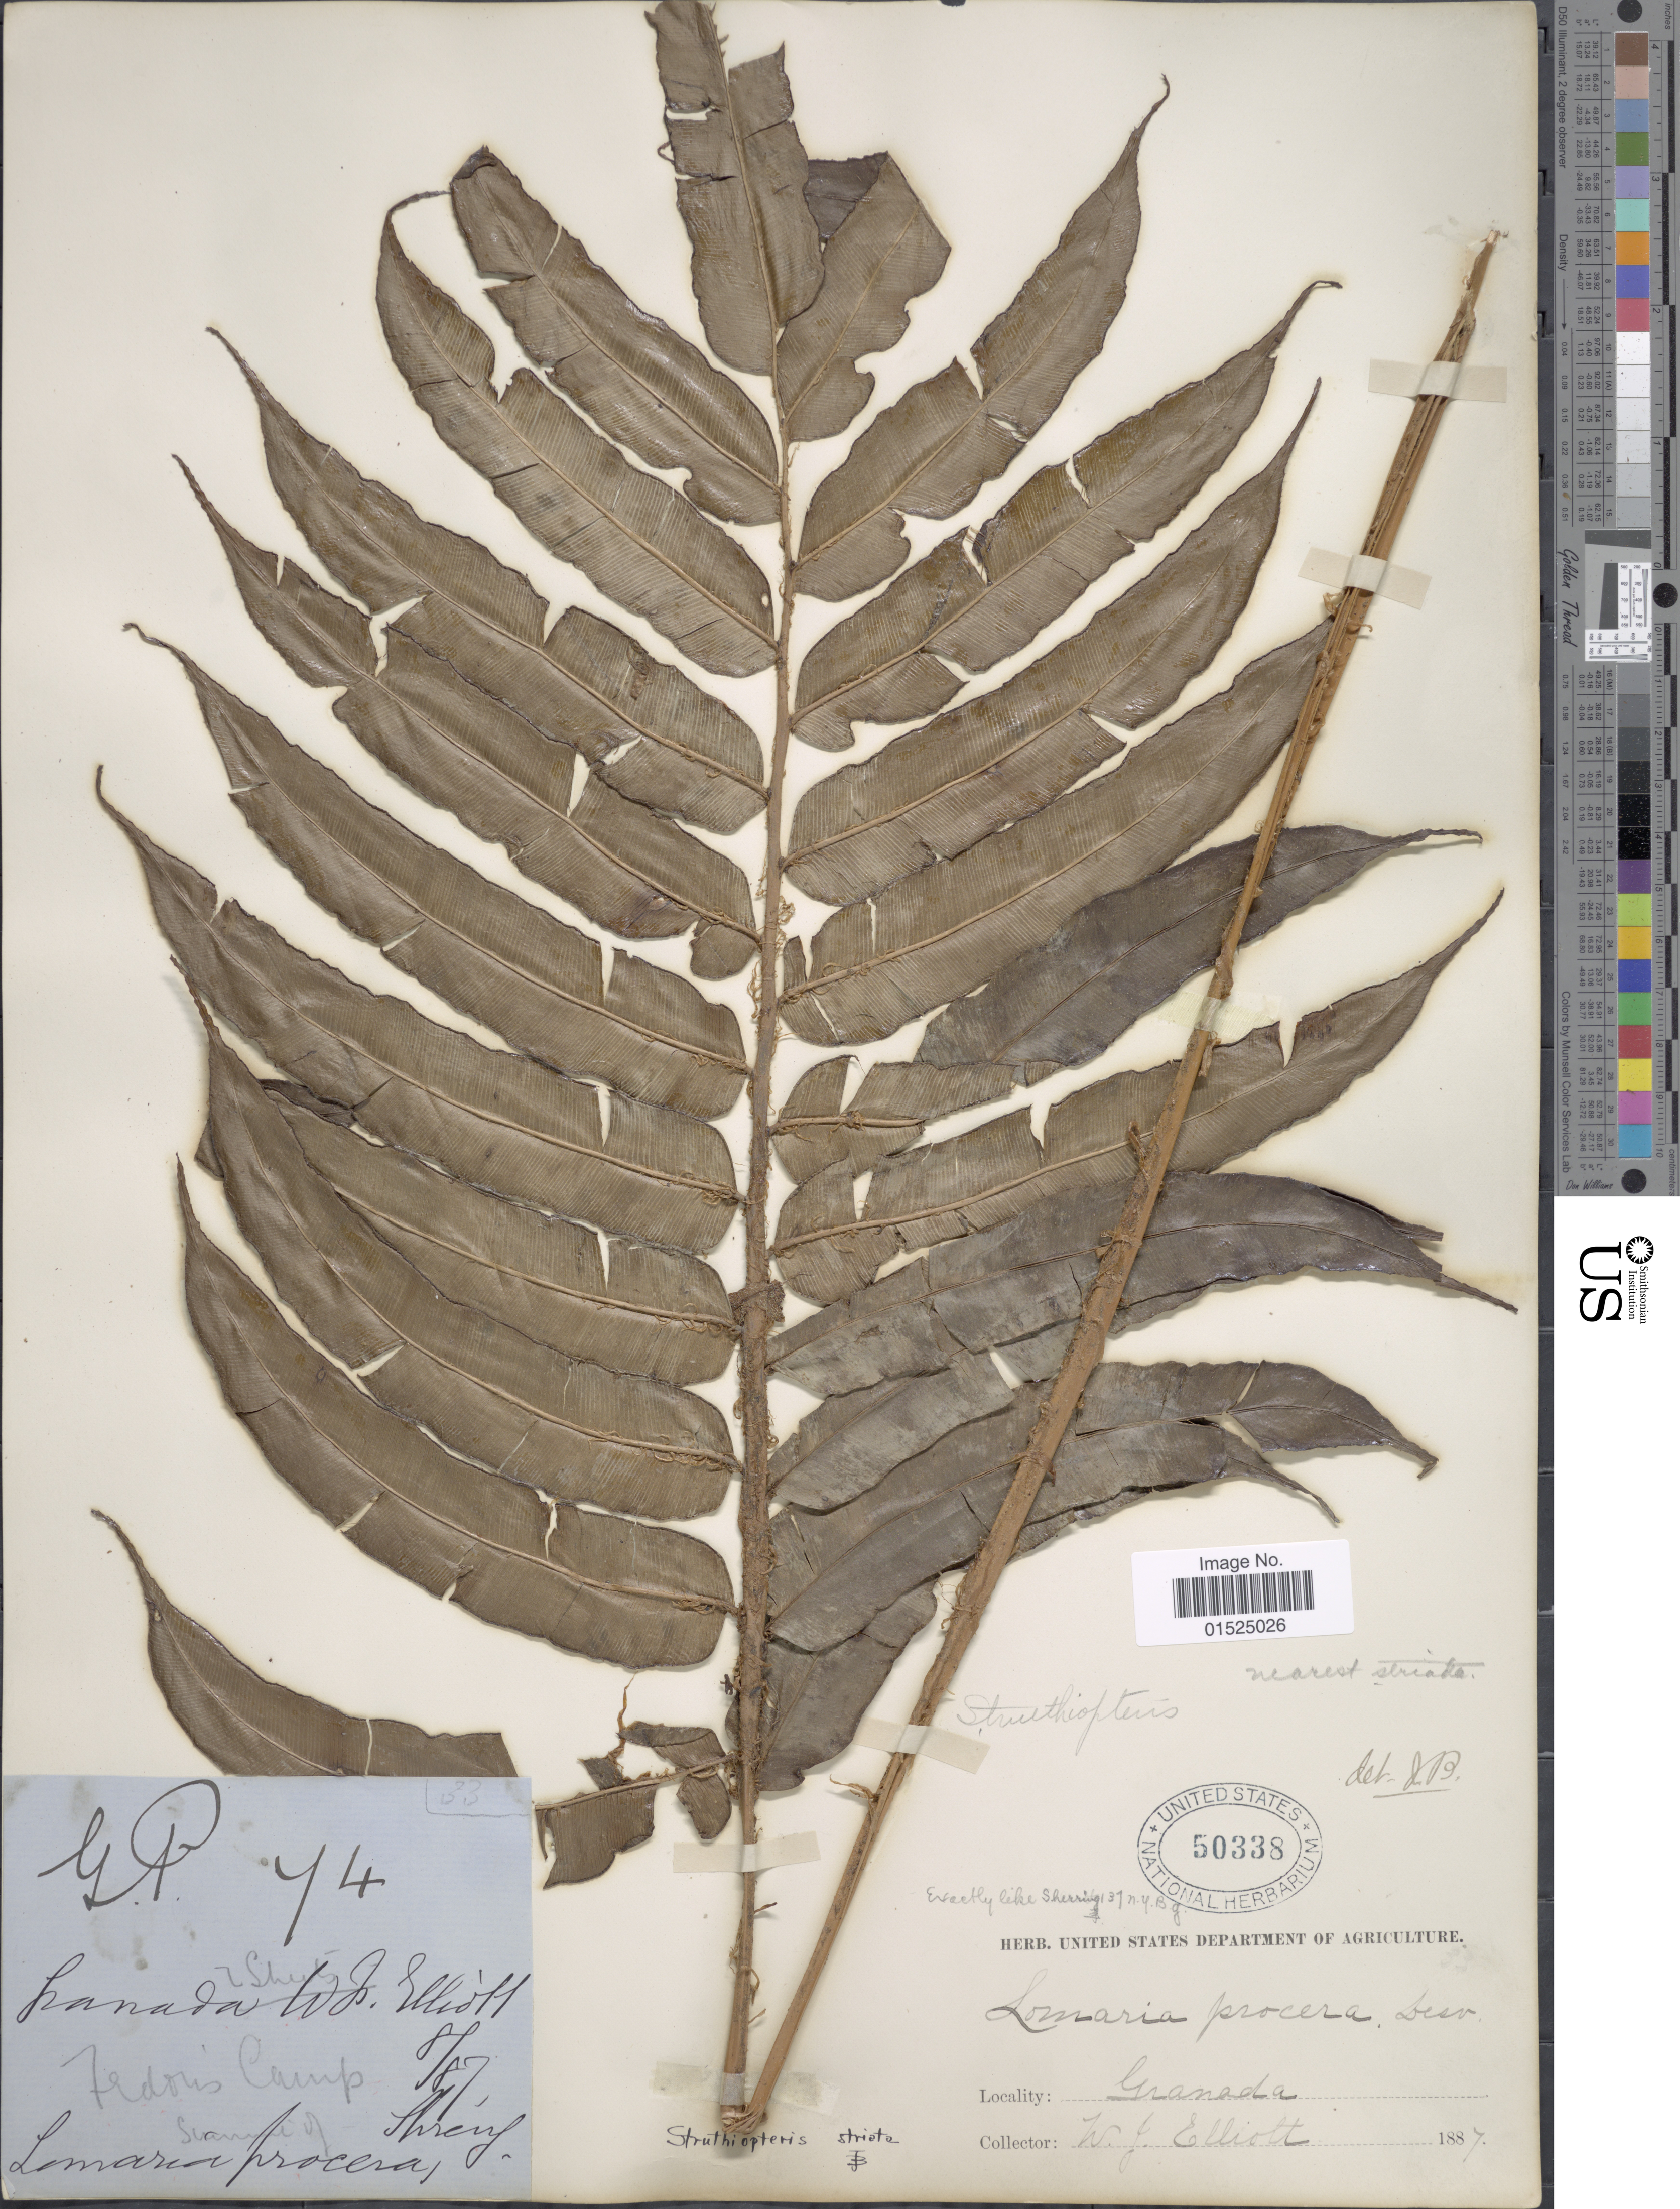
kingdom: Plantae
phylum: Tracheophyta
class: Polypodiopsida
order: Polypodiales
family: Blechnaceae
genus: Blechnum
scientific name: Blechnum ryanii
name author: Hieron.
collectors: W. Elliott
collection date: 1887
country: Grenada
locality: Fedon's Camp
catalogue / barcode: US 50338